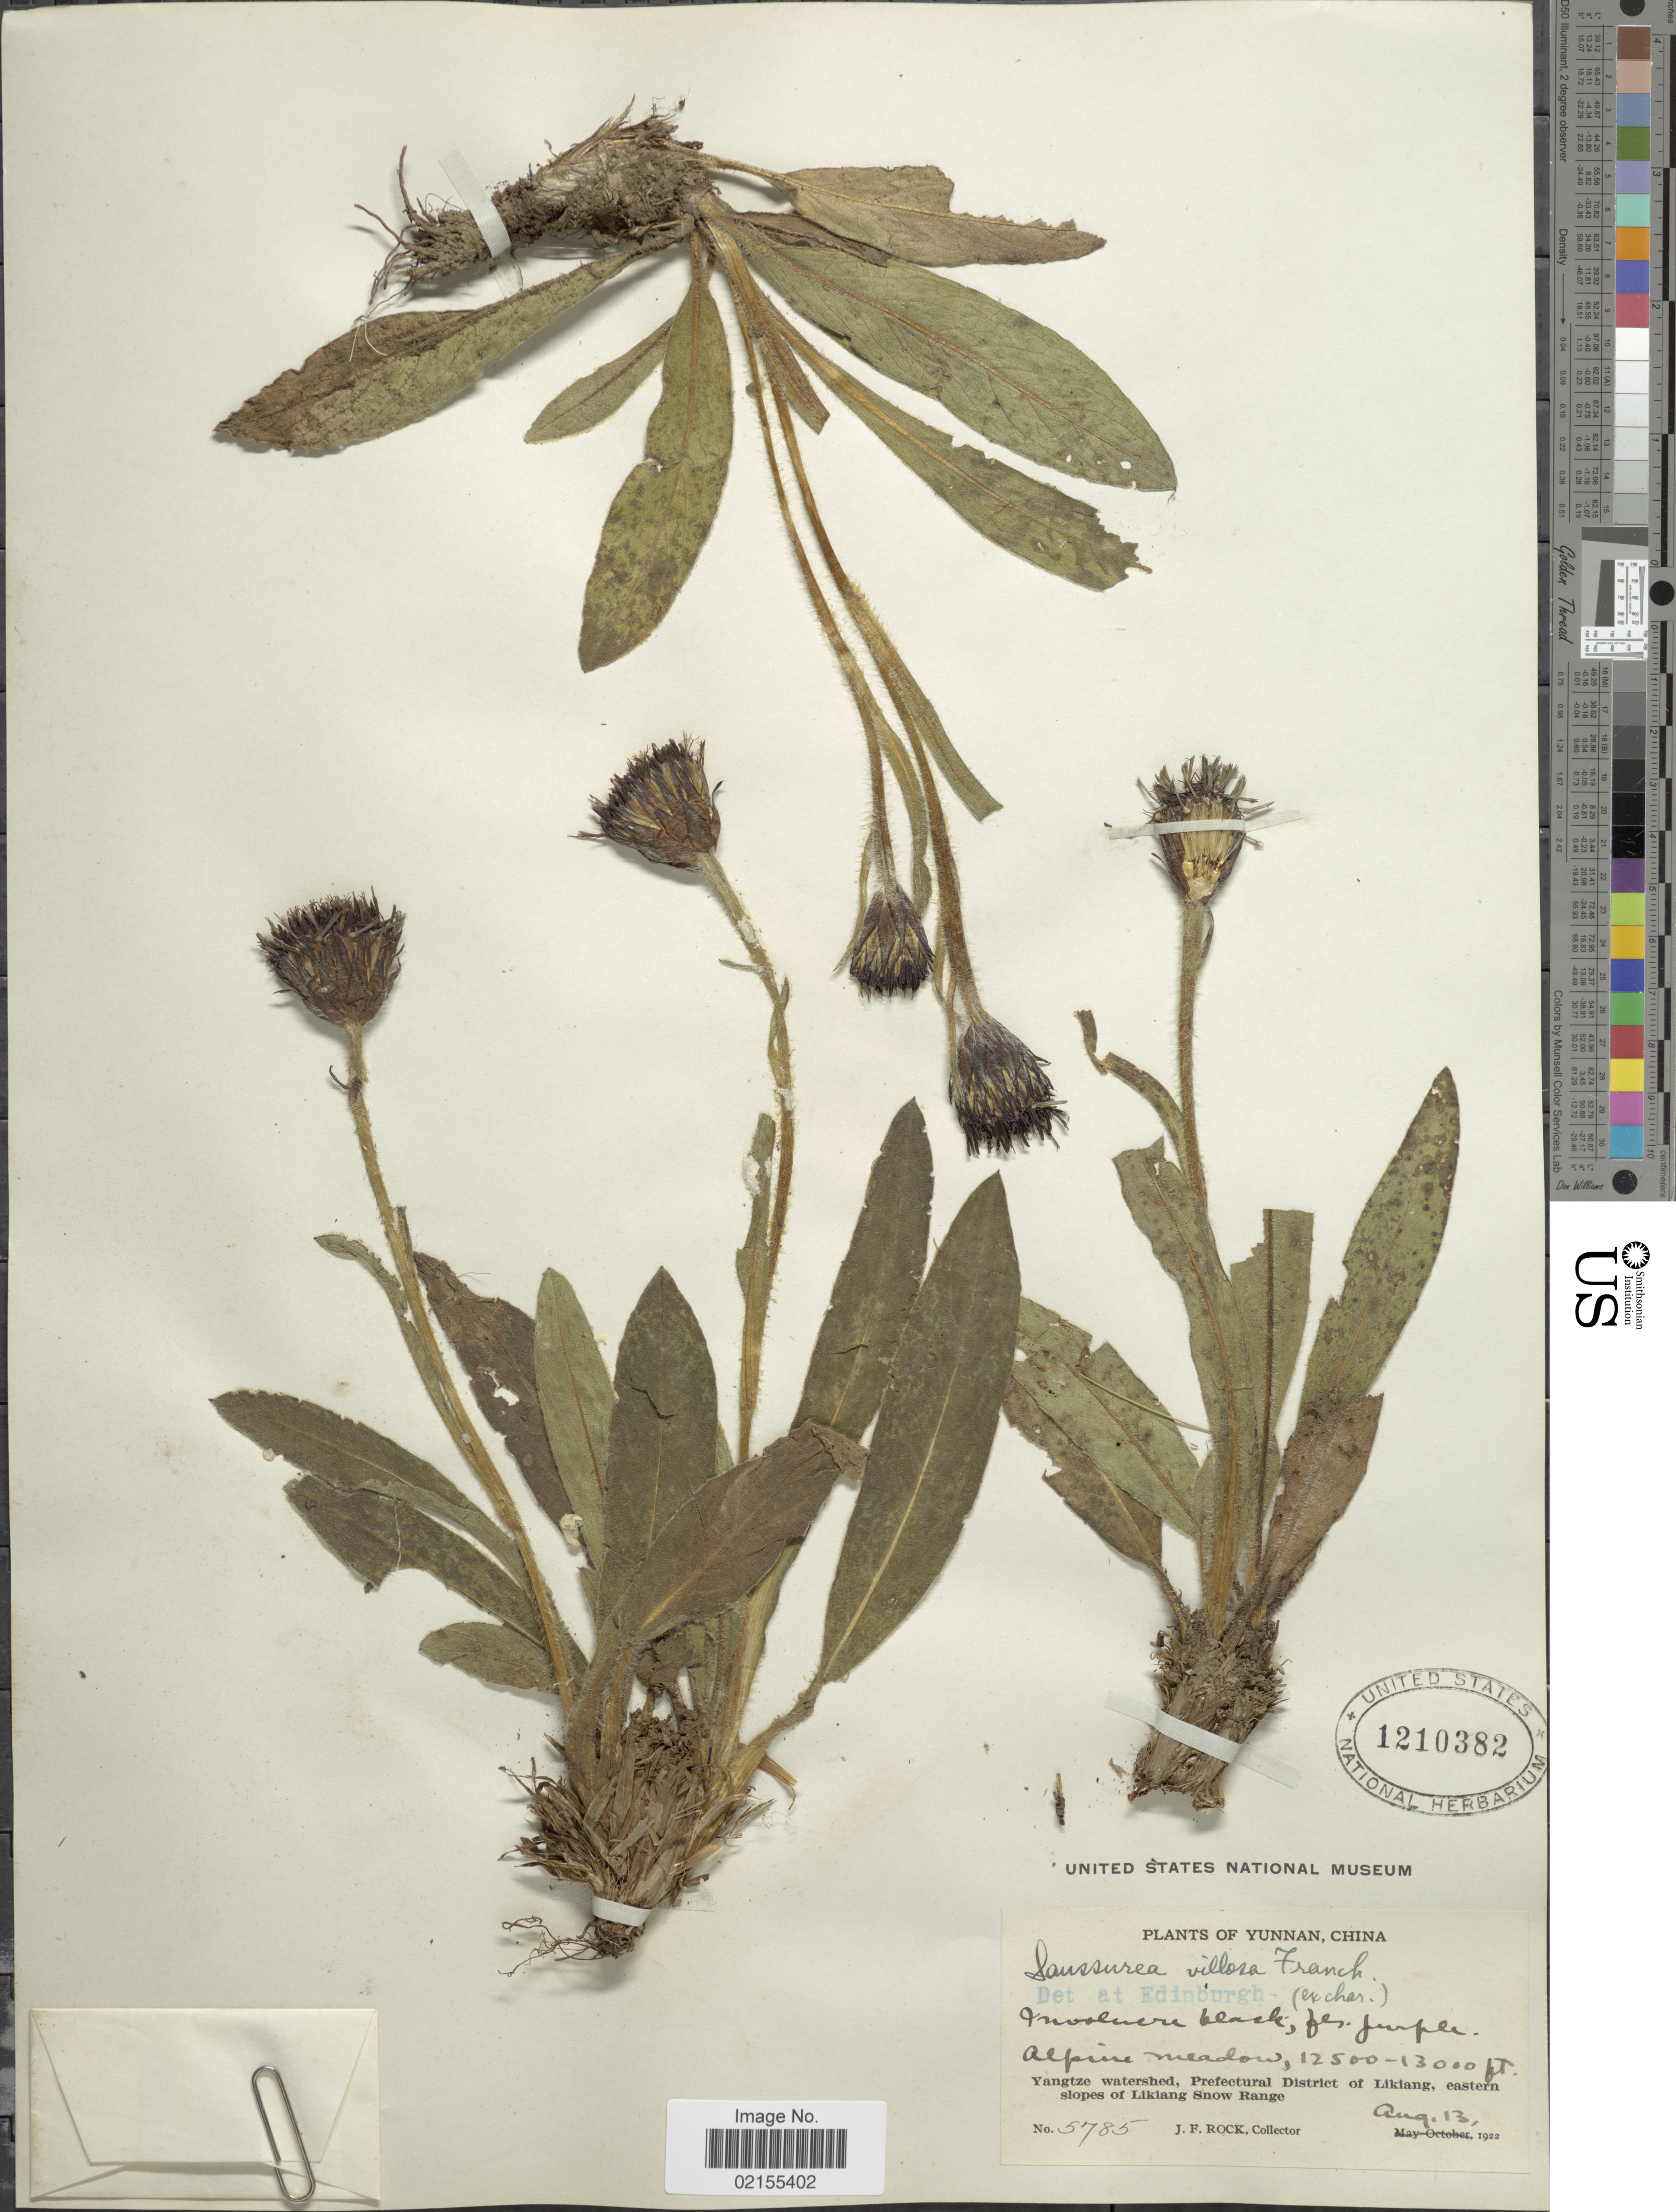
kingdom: Plantae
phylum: Tracheophyta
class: Magnoliopsida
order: Asterales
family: Asteraceae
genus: Saussurea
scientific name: Saussurea hieracioides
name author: Hook. f.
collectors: J. Rock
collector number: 5785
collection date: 1922-08-13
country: China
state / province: Yunnan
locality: Yangtze watershed, Prefectural District of Likiang, eastern slopes of Likiang Snow Range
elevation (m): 3810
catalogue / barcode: US 1210382